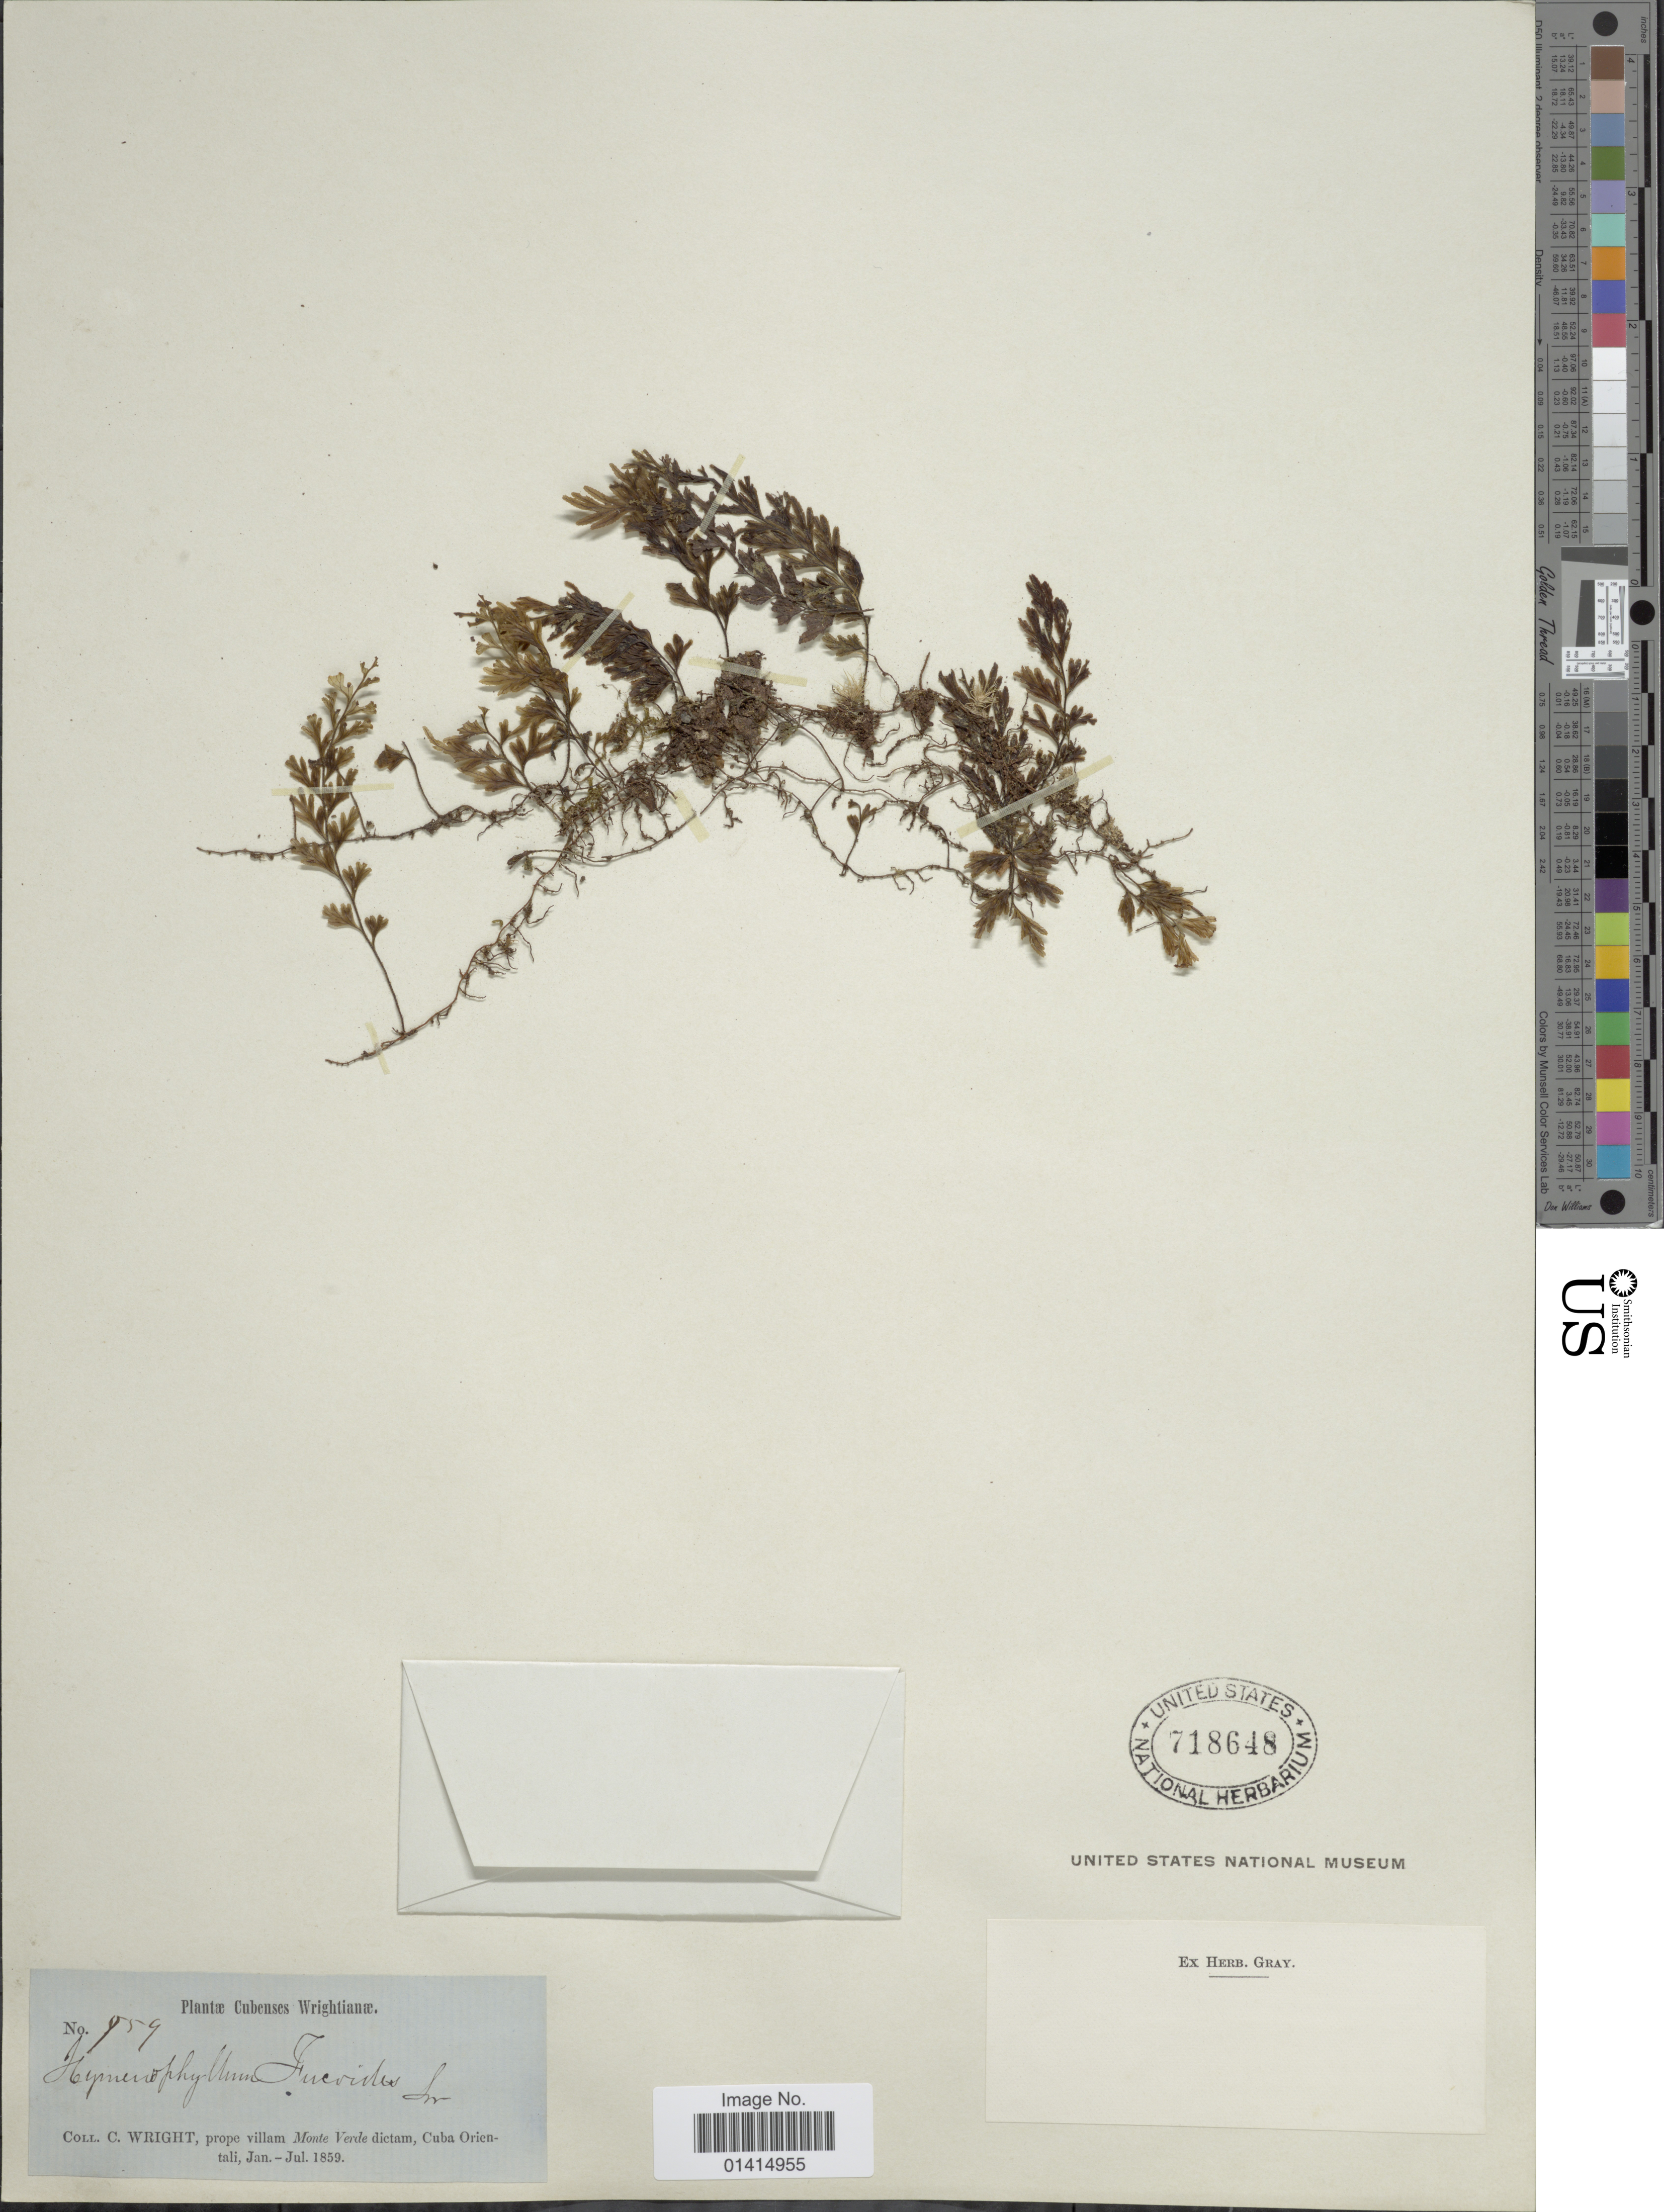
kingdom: Plantae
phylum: Tracheophyta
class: Polypodiopsida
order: Hymenophyllales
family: Hymenophyllaceae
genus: Hymenophyllum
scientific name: Hymenophyllum fucoides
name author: (Sw.) Sw.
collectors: C. Wright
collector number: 959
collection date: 1859-01/1859-07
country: Cuba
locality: Prope villam Monte Verde dictam, Cuba Orientali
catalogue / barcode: US 718648